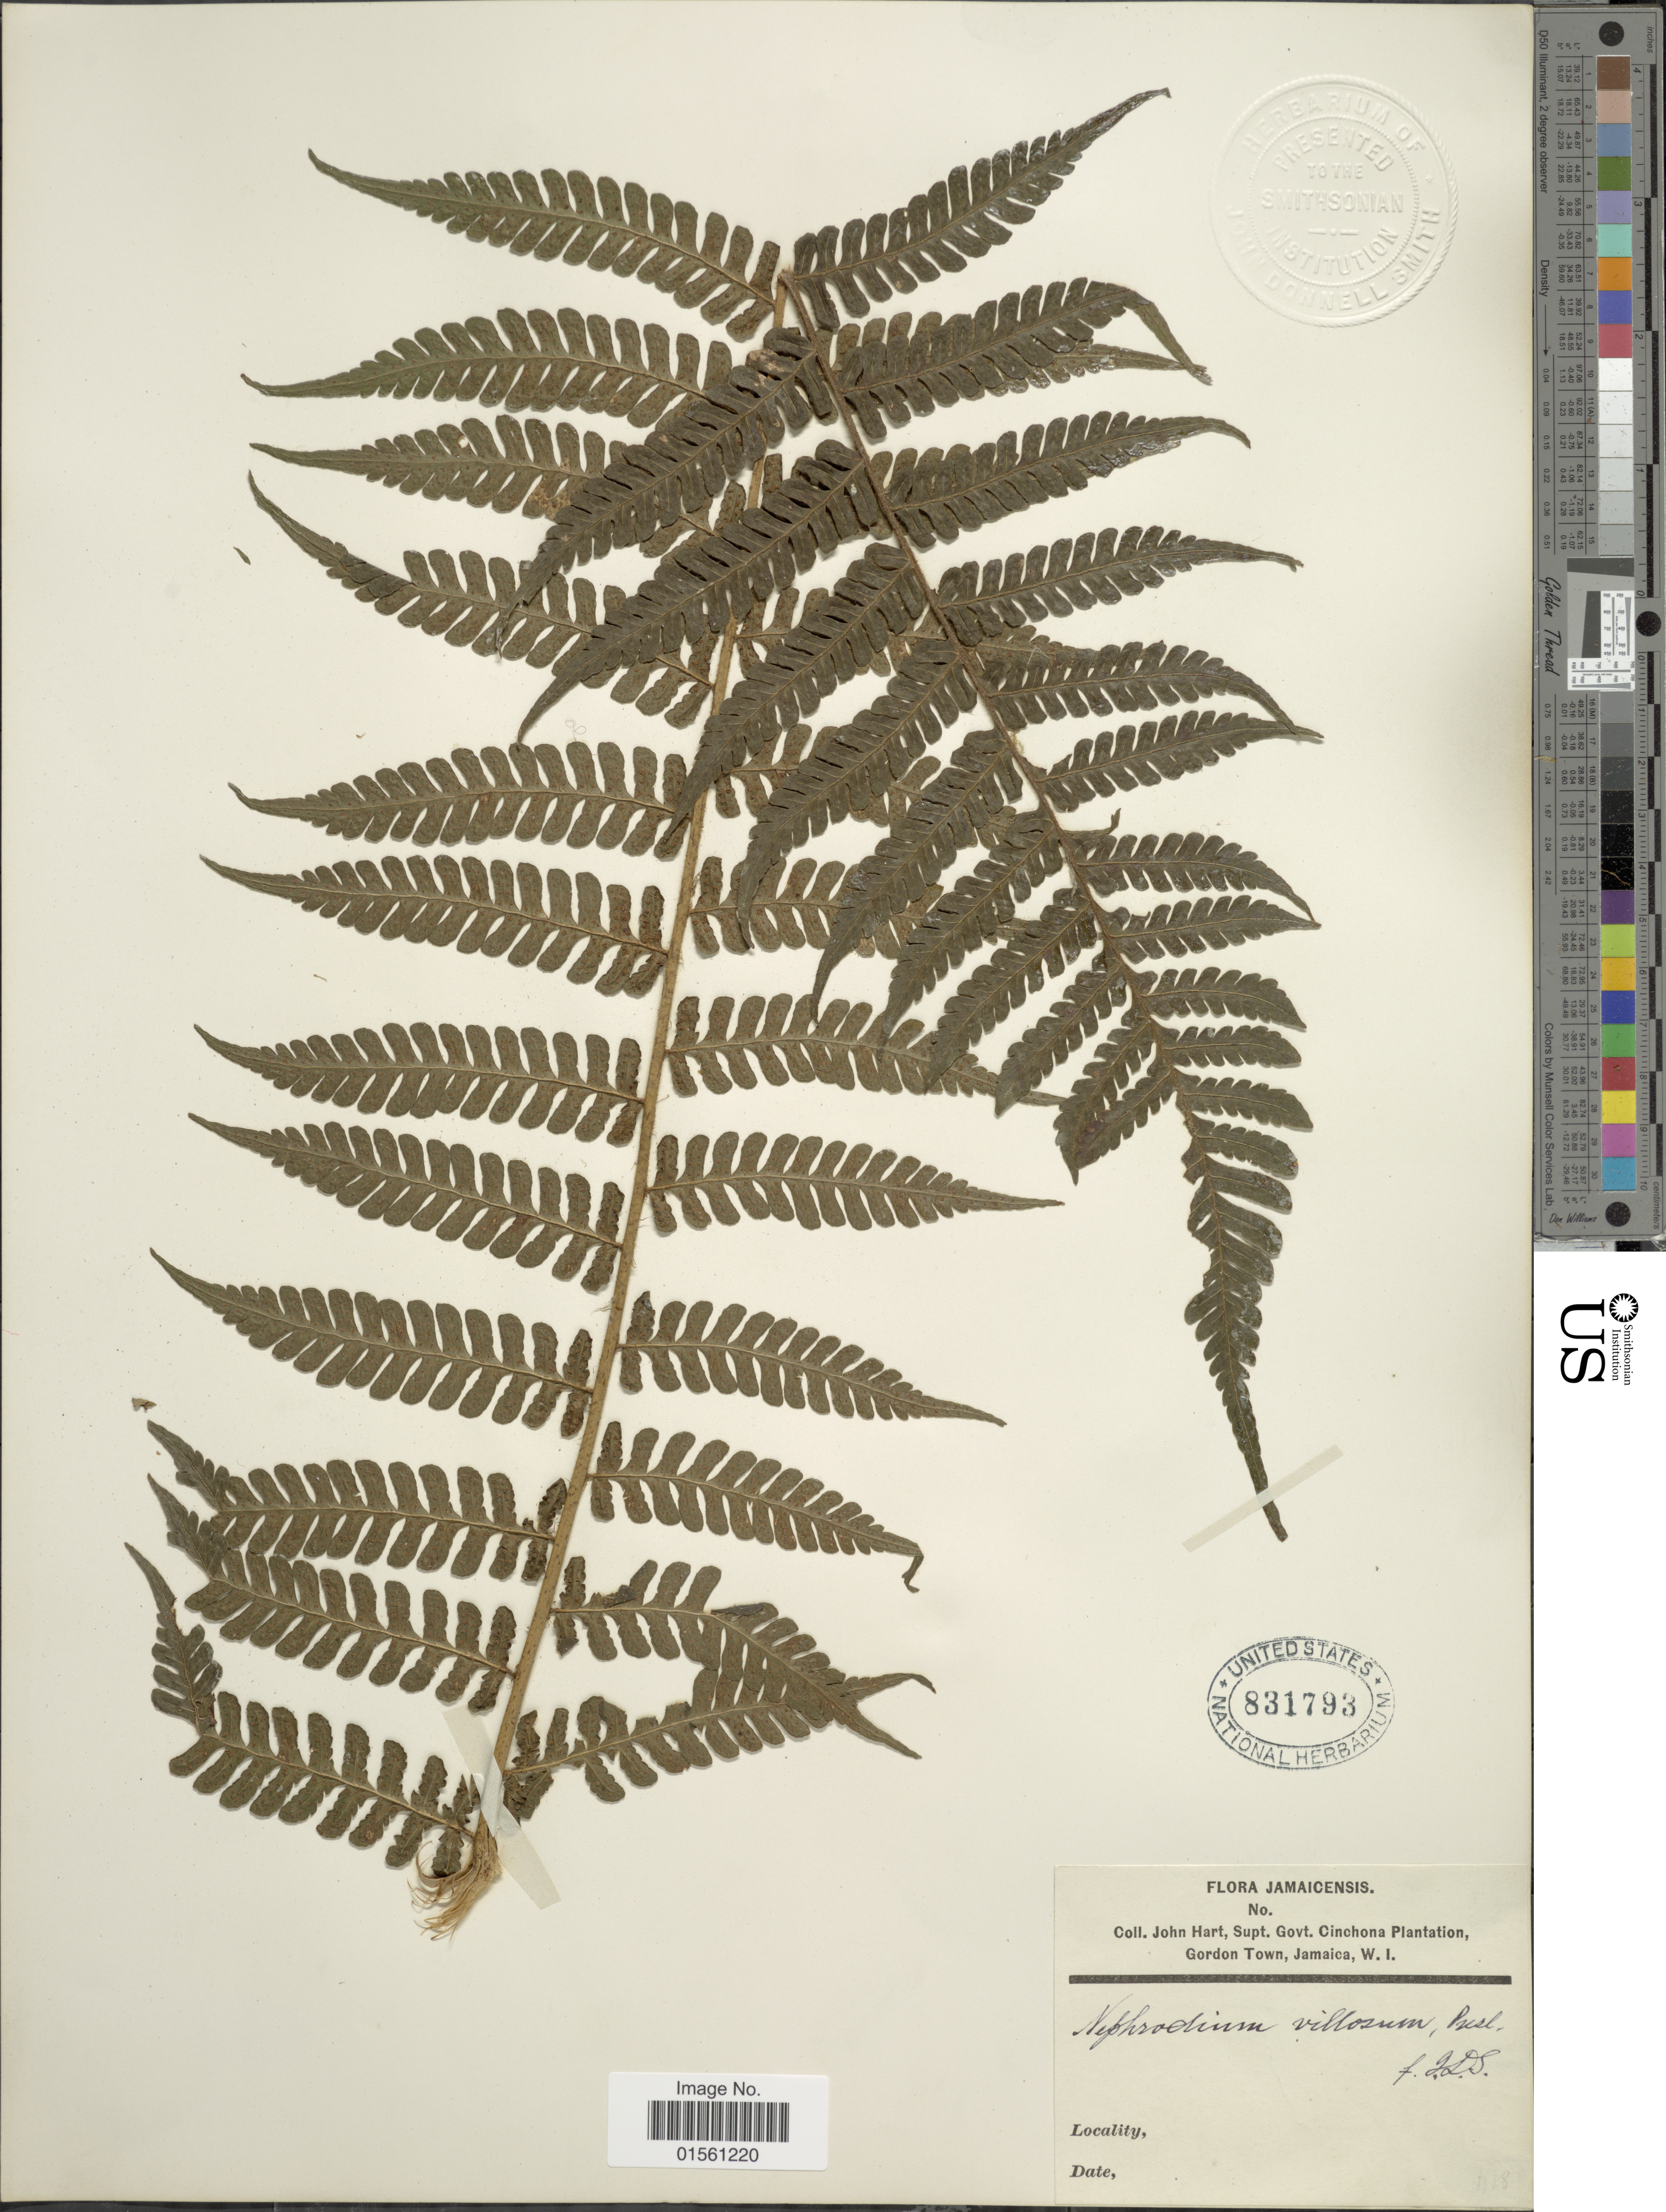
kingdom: Plantae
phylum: Tracheophyta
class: Polypodiopsida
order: Polypodiales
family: Dryopteridaceae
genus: Megalastrum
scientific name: Megalastrum subincisum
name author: (Willd.) A.R. Sm. & R.C. Moran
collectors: J. H. Hart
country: Jamaica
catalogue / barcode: US 831793